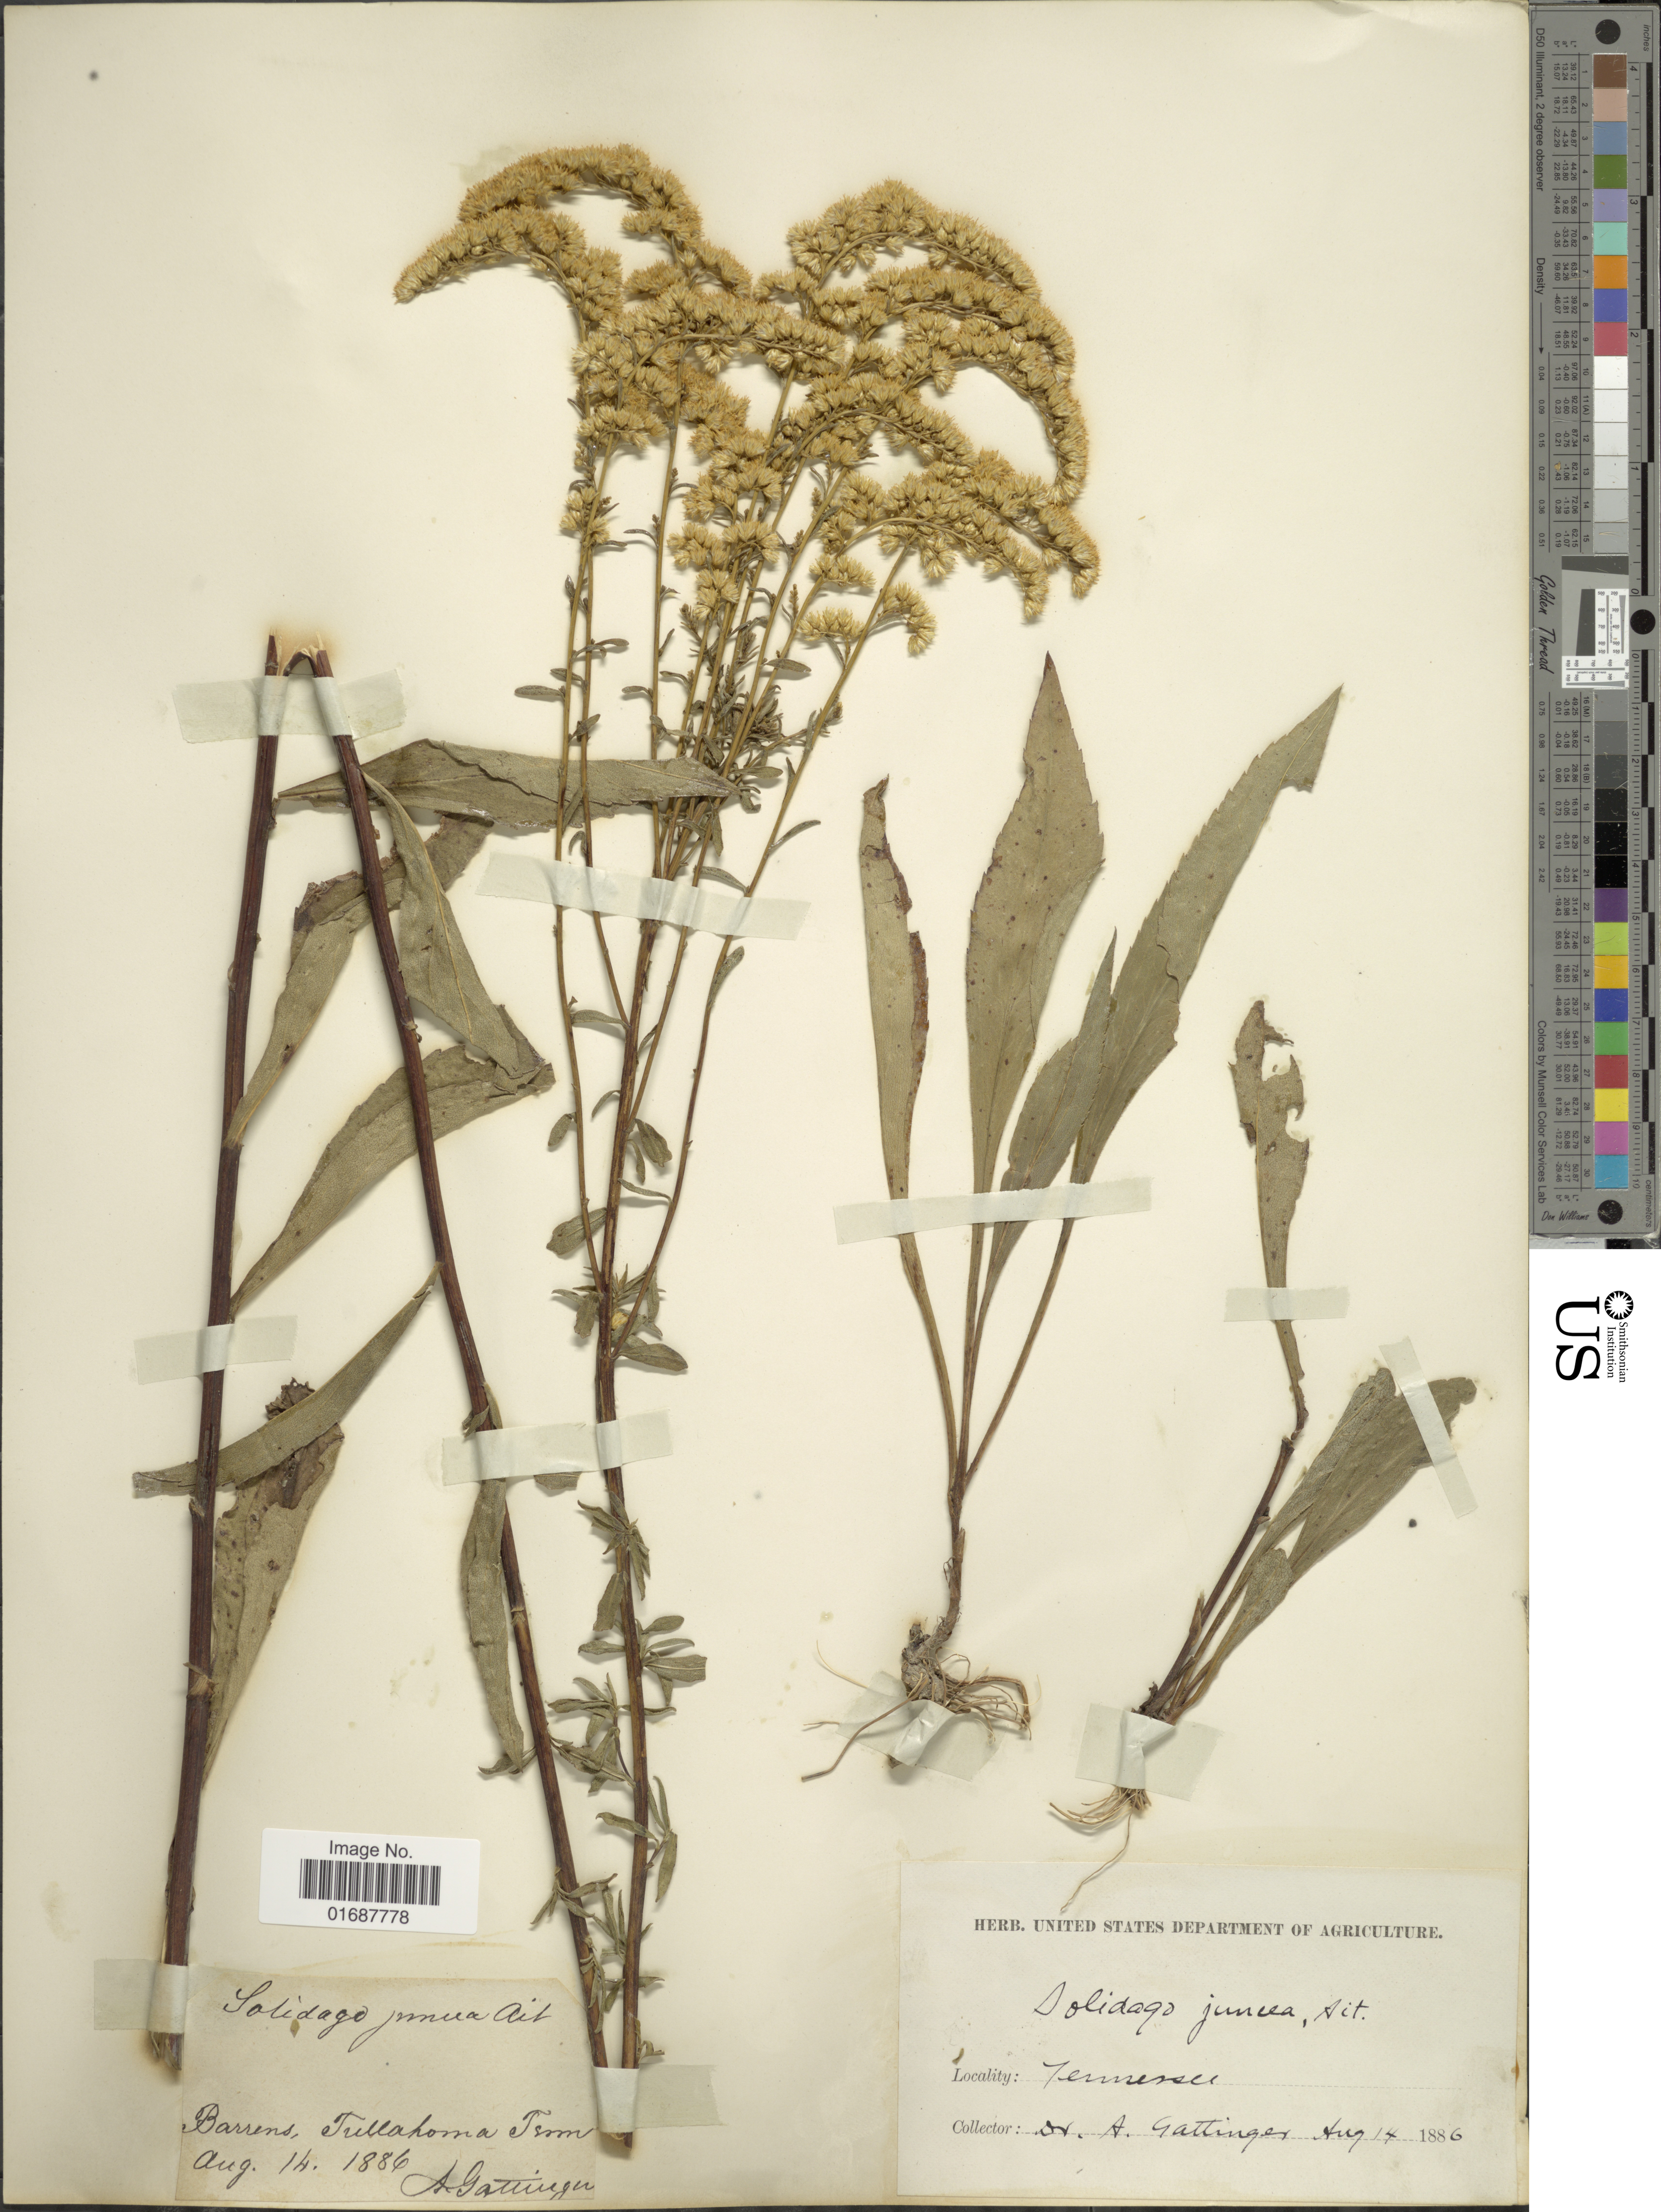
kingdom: Plantae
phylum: Tracheophyta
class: Magnoliopsida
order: Asterales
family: Asteraceae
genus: Solidago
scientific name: Solidago juncea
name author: Aiton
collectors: A. Gattinger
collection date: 1886-08-14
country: United States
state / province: Tennessee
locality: Barrens, Tullahoma